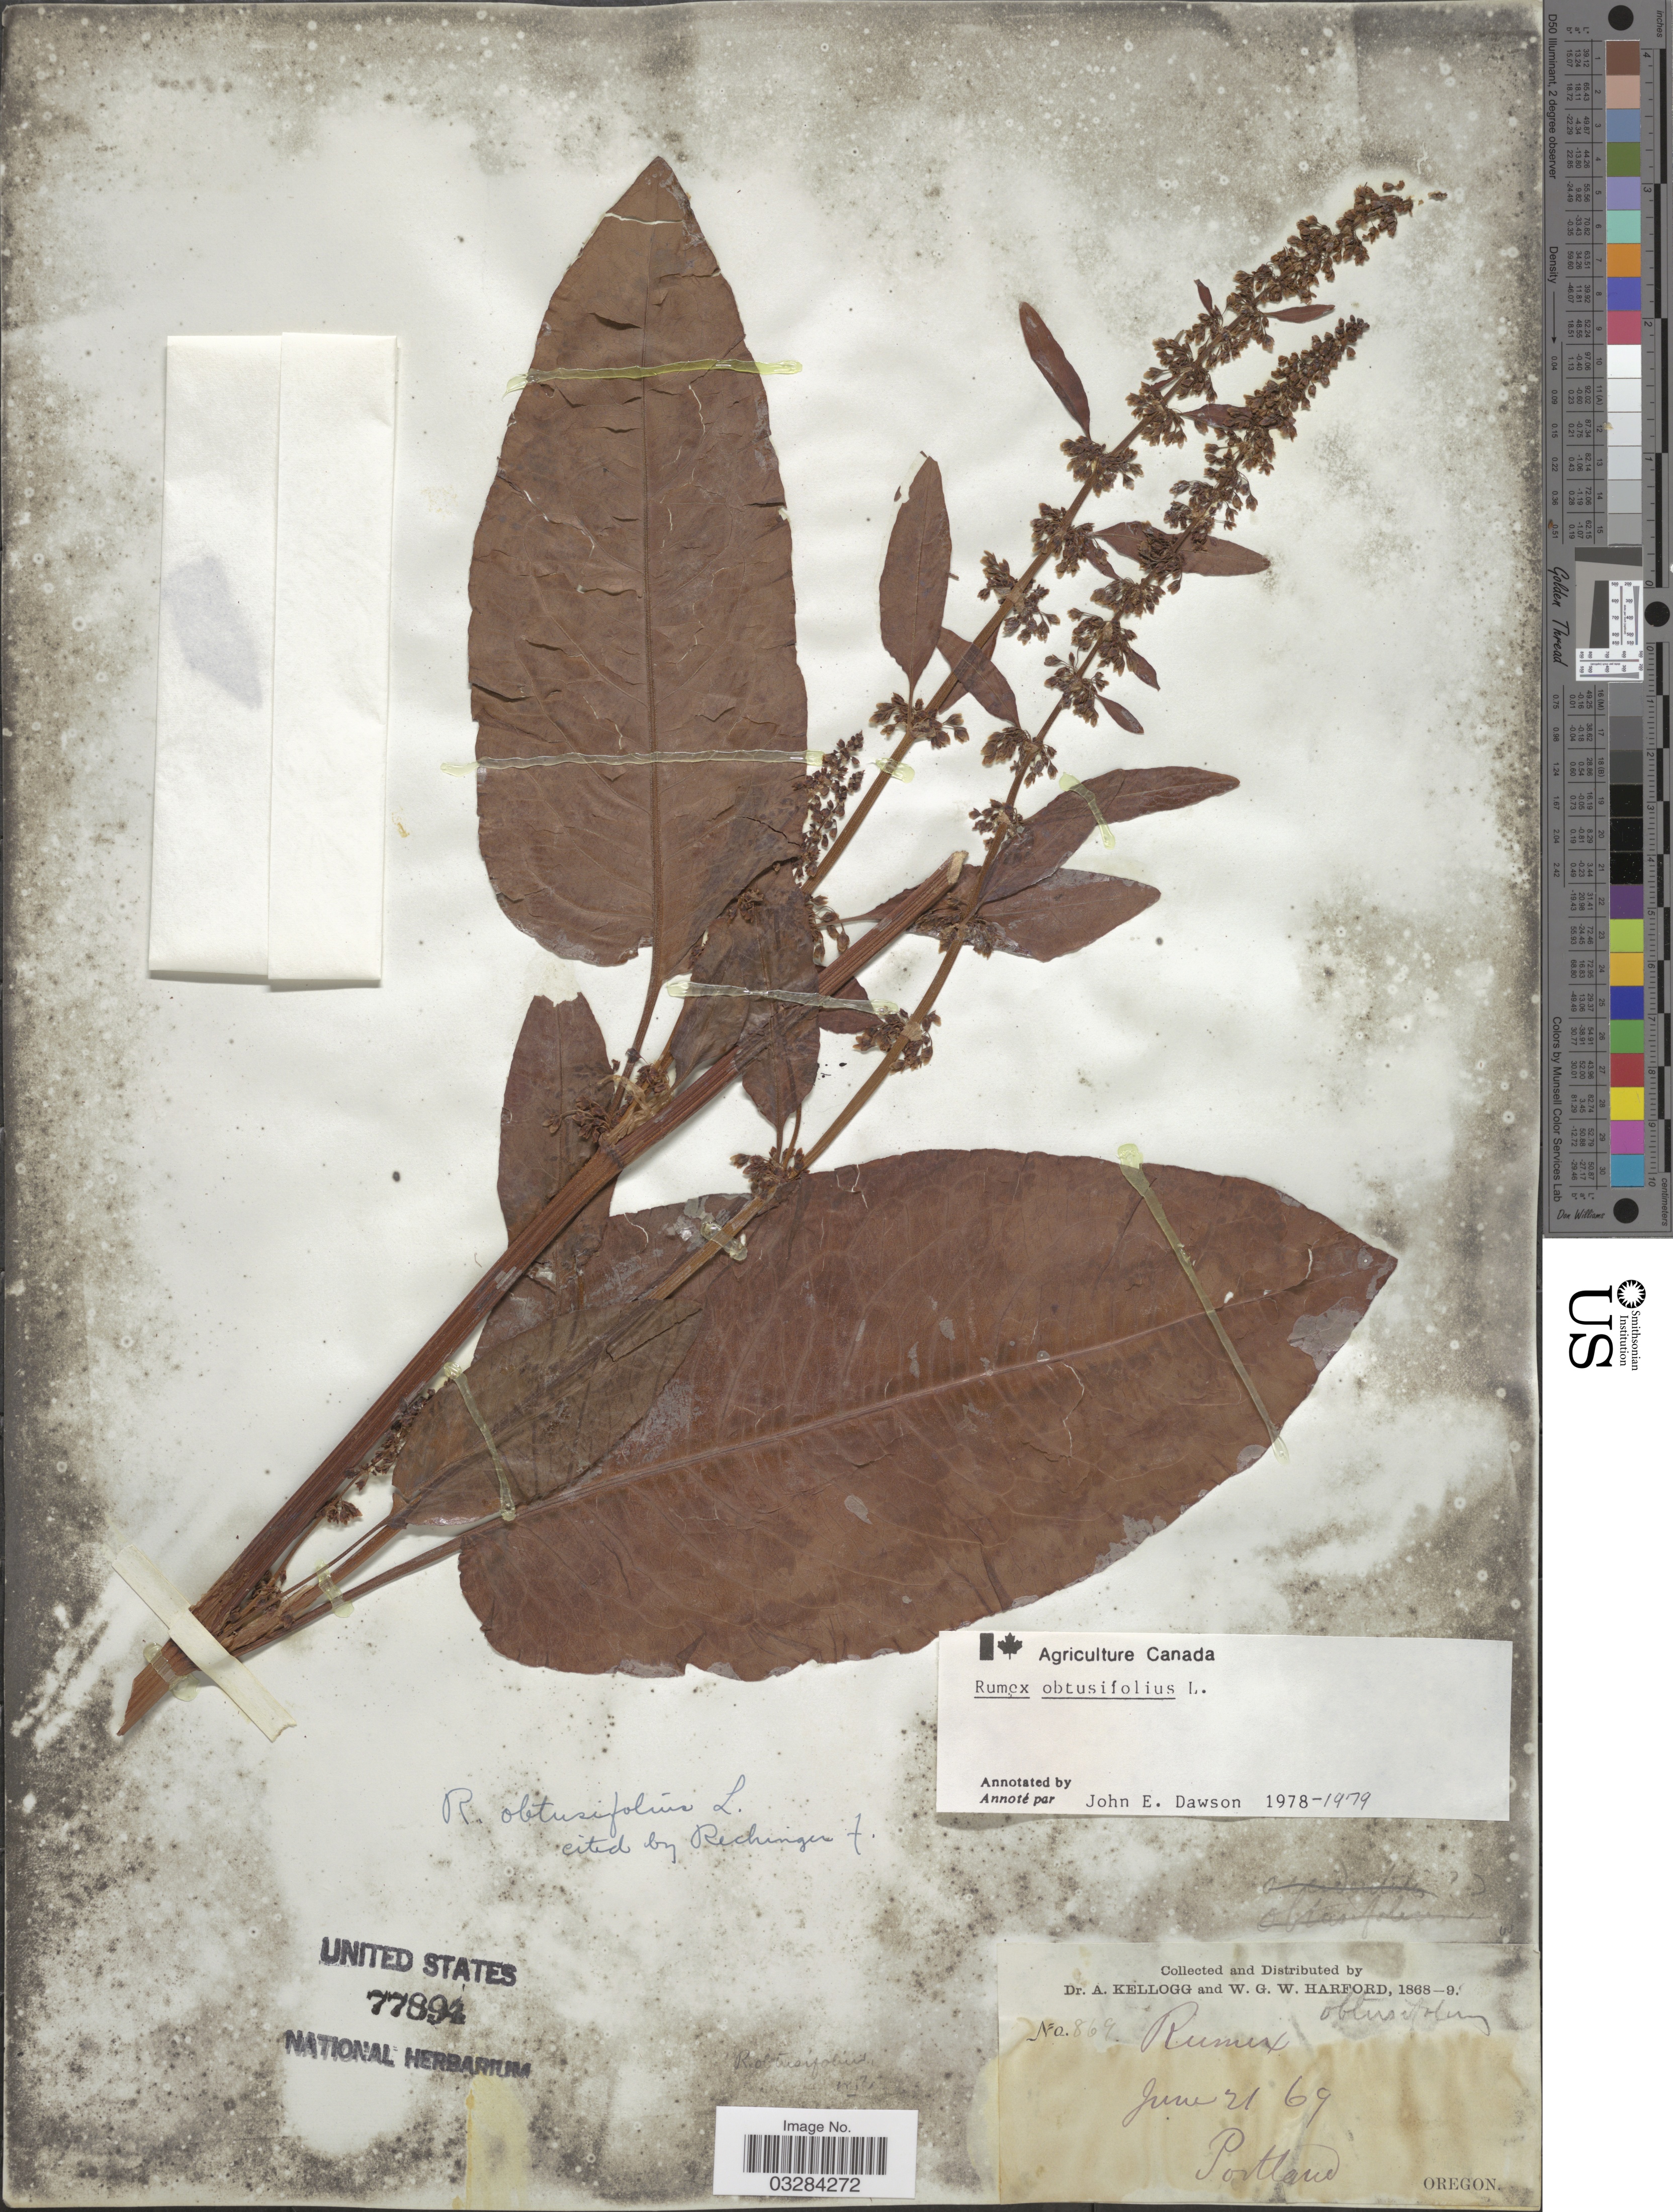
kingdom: Plantae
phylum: Tracheophyta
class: Magnoliopsida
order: Caryophyllales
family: Polygonaceae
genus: Rumex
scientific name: Rumex obtusifolius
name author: L.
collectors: A. Kellogg & W. G. W. Harford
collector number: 869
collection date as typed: Transcribed d/m/y: 21/6/69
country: United States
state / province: Oregon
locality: Portland.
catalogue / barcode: US 77894